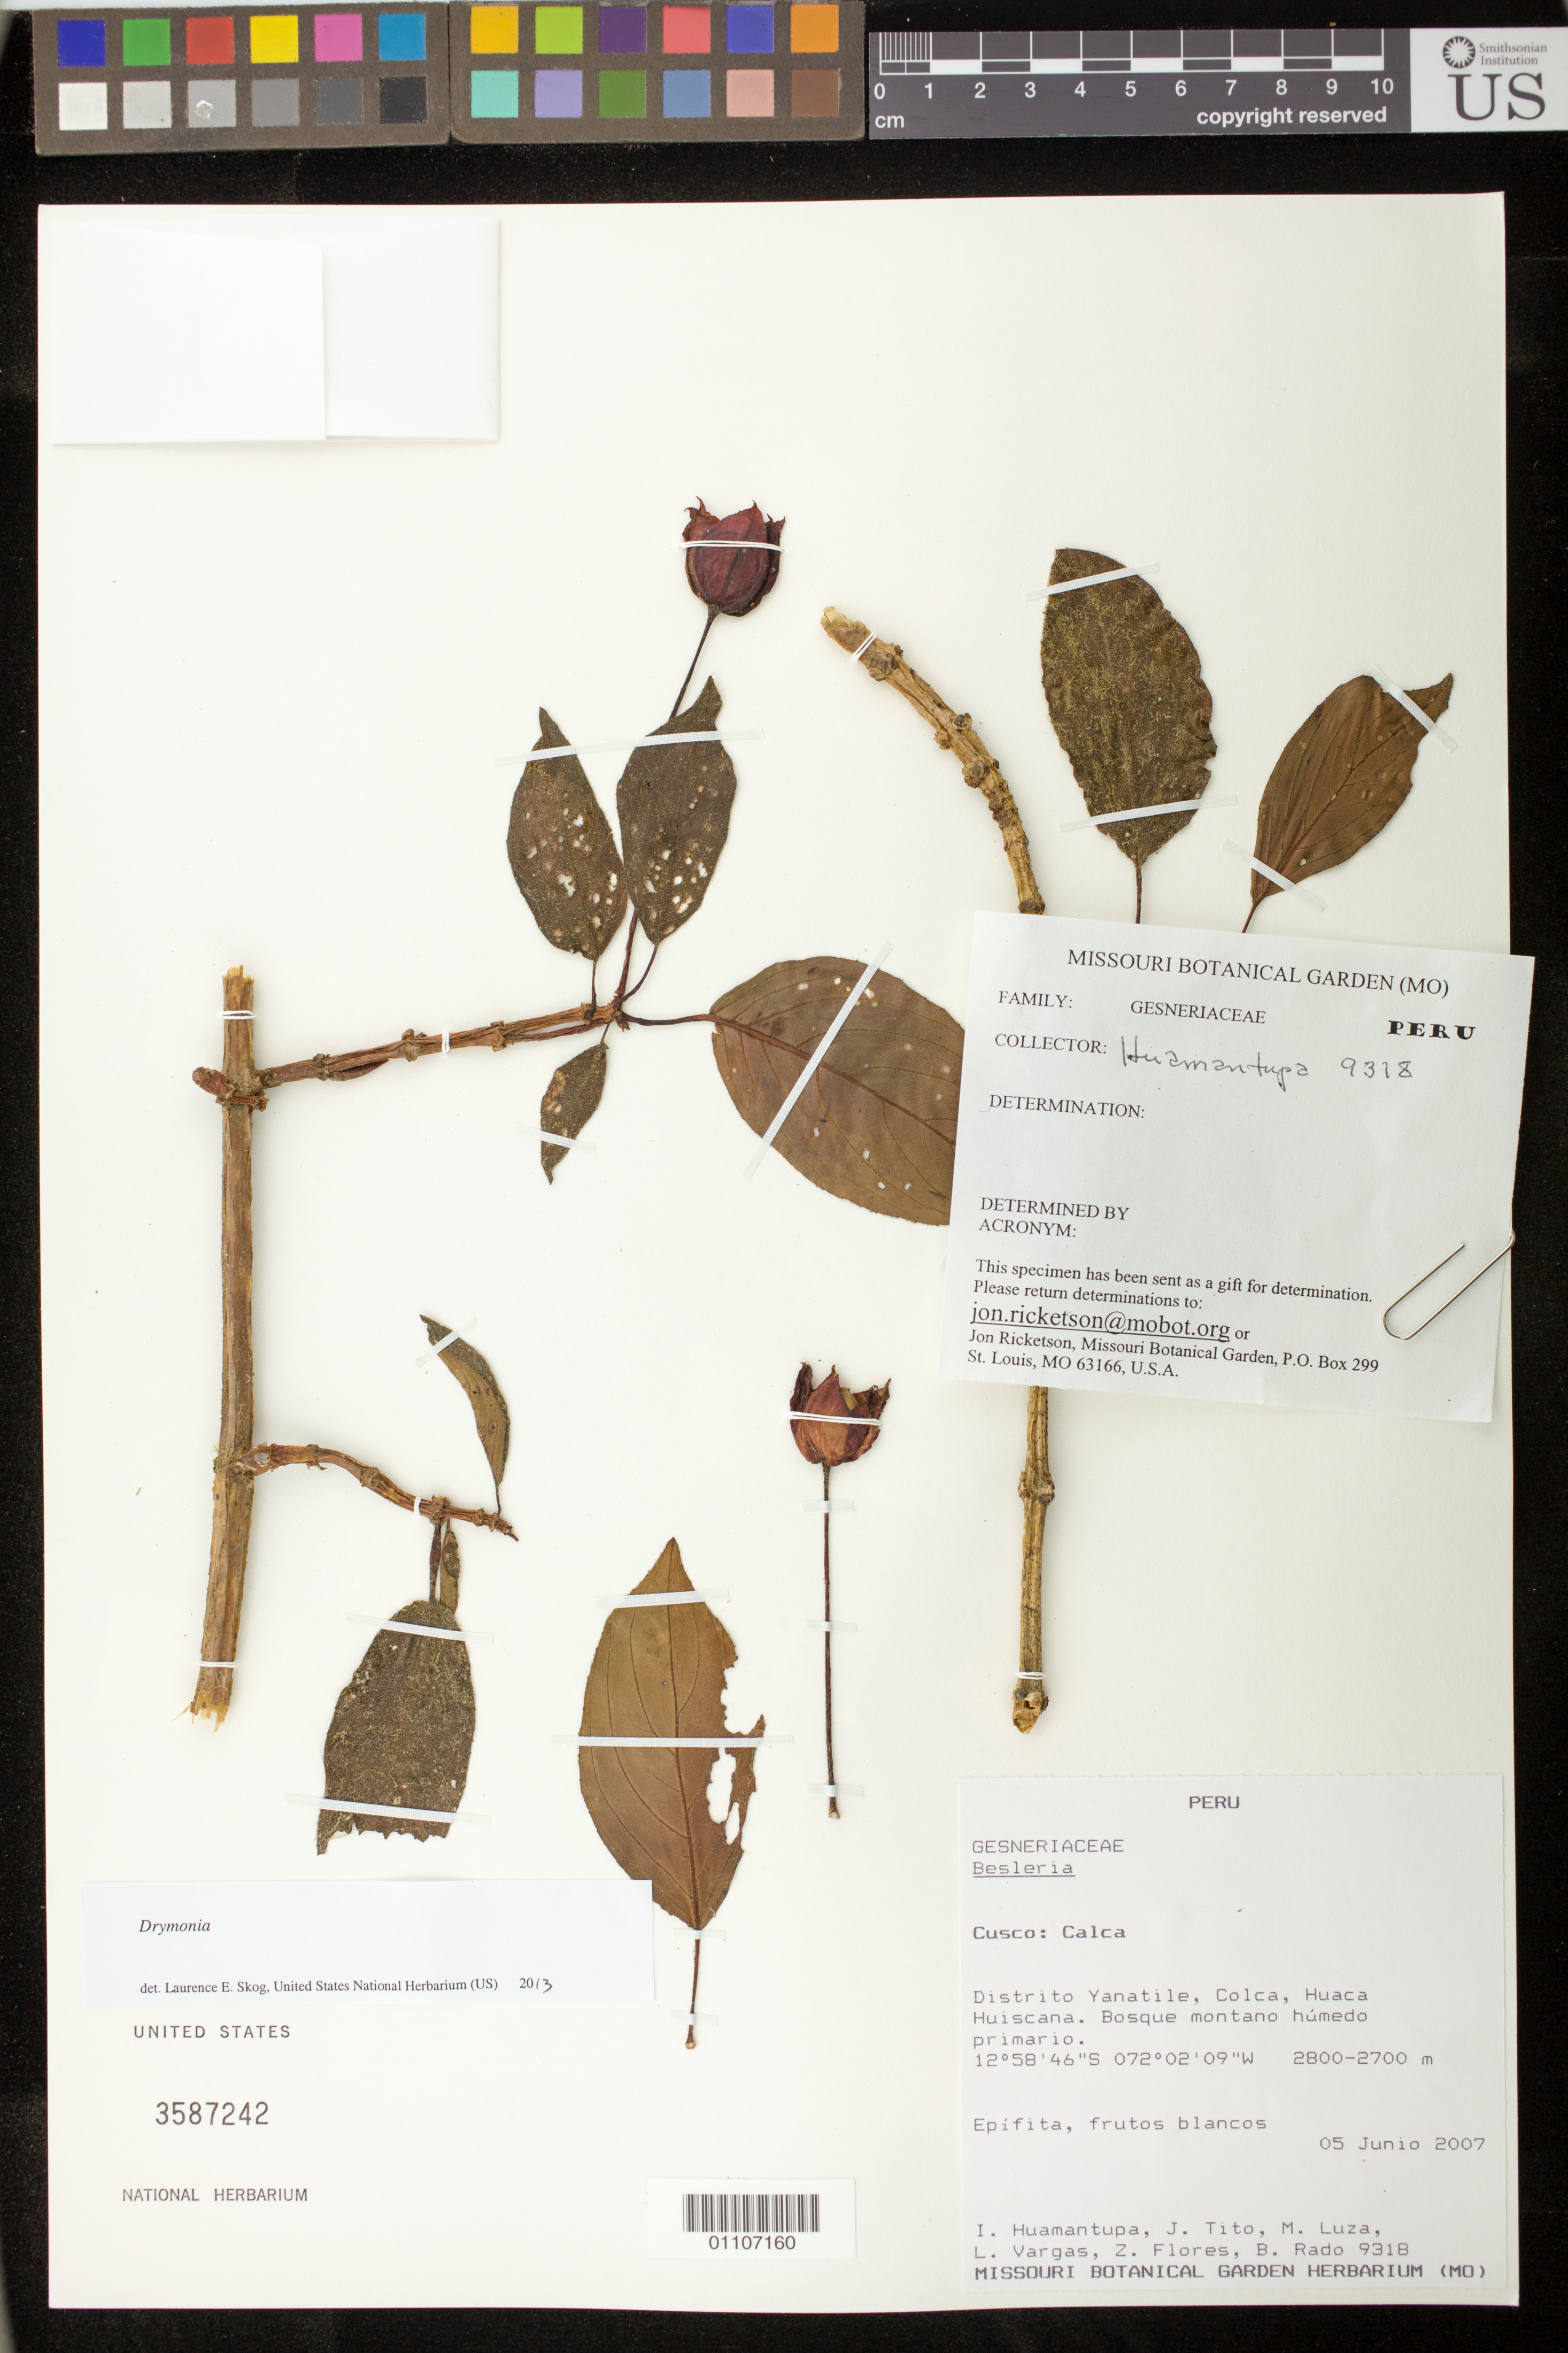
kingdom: Plantae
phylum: Tracheophyta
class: Magnoliopsida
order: Lamiales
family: Gesneriaceae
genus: Drymonia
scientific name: Drymonia sp.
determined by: Skog, Laurence E.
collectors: I. Huamantupa, J. Tito, M. Luza, L. Vargas & B. Rado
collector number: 9318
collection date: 2007-06-05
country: Peru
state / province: Cusco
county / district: Calca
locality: Distrito Yanatile, Colca, Huaca Huiscana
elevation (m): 2700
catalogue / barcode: US 3587242